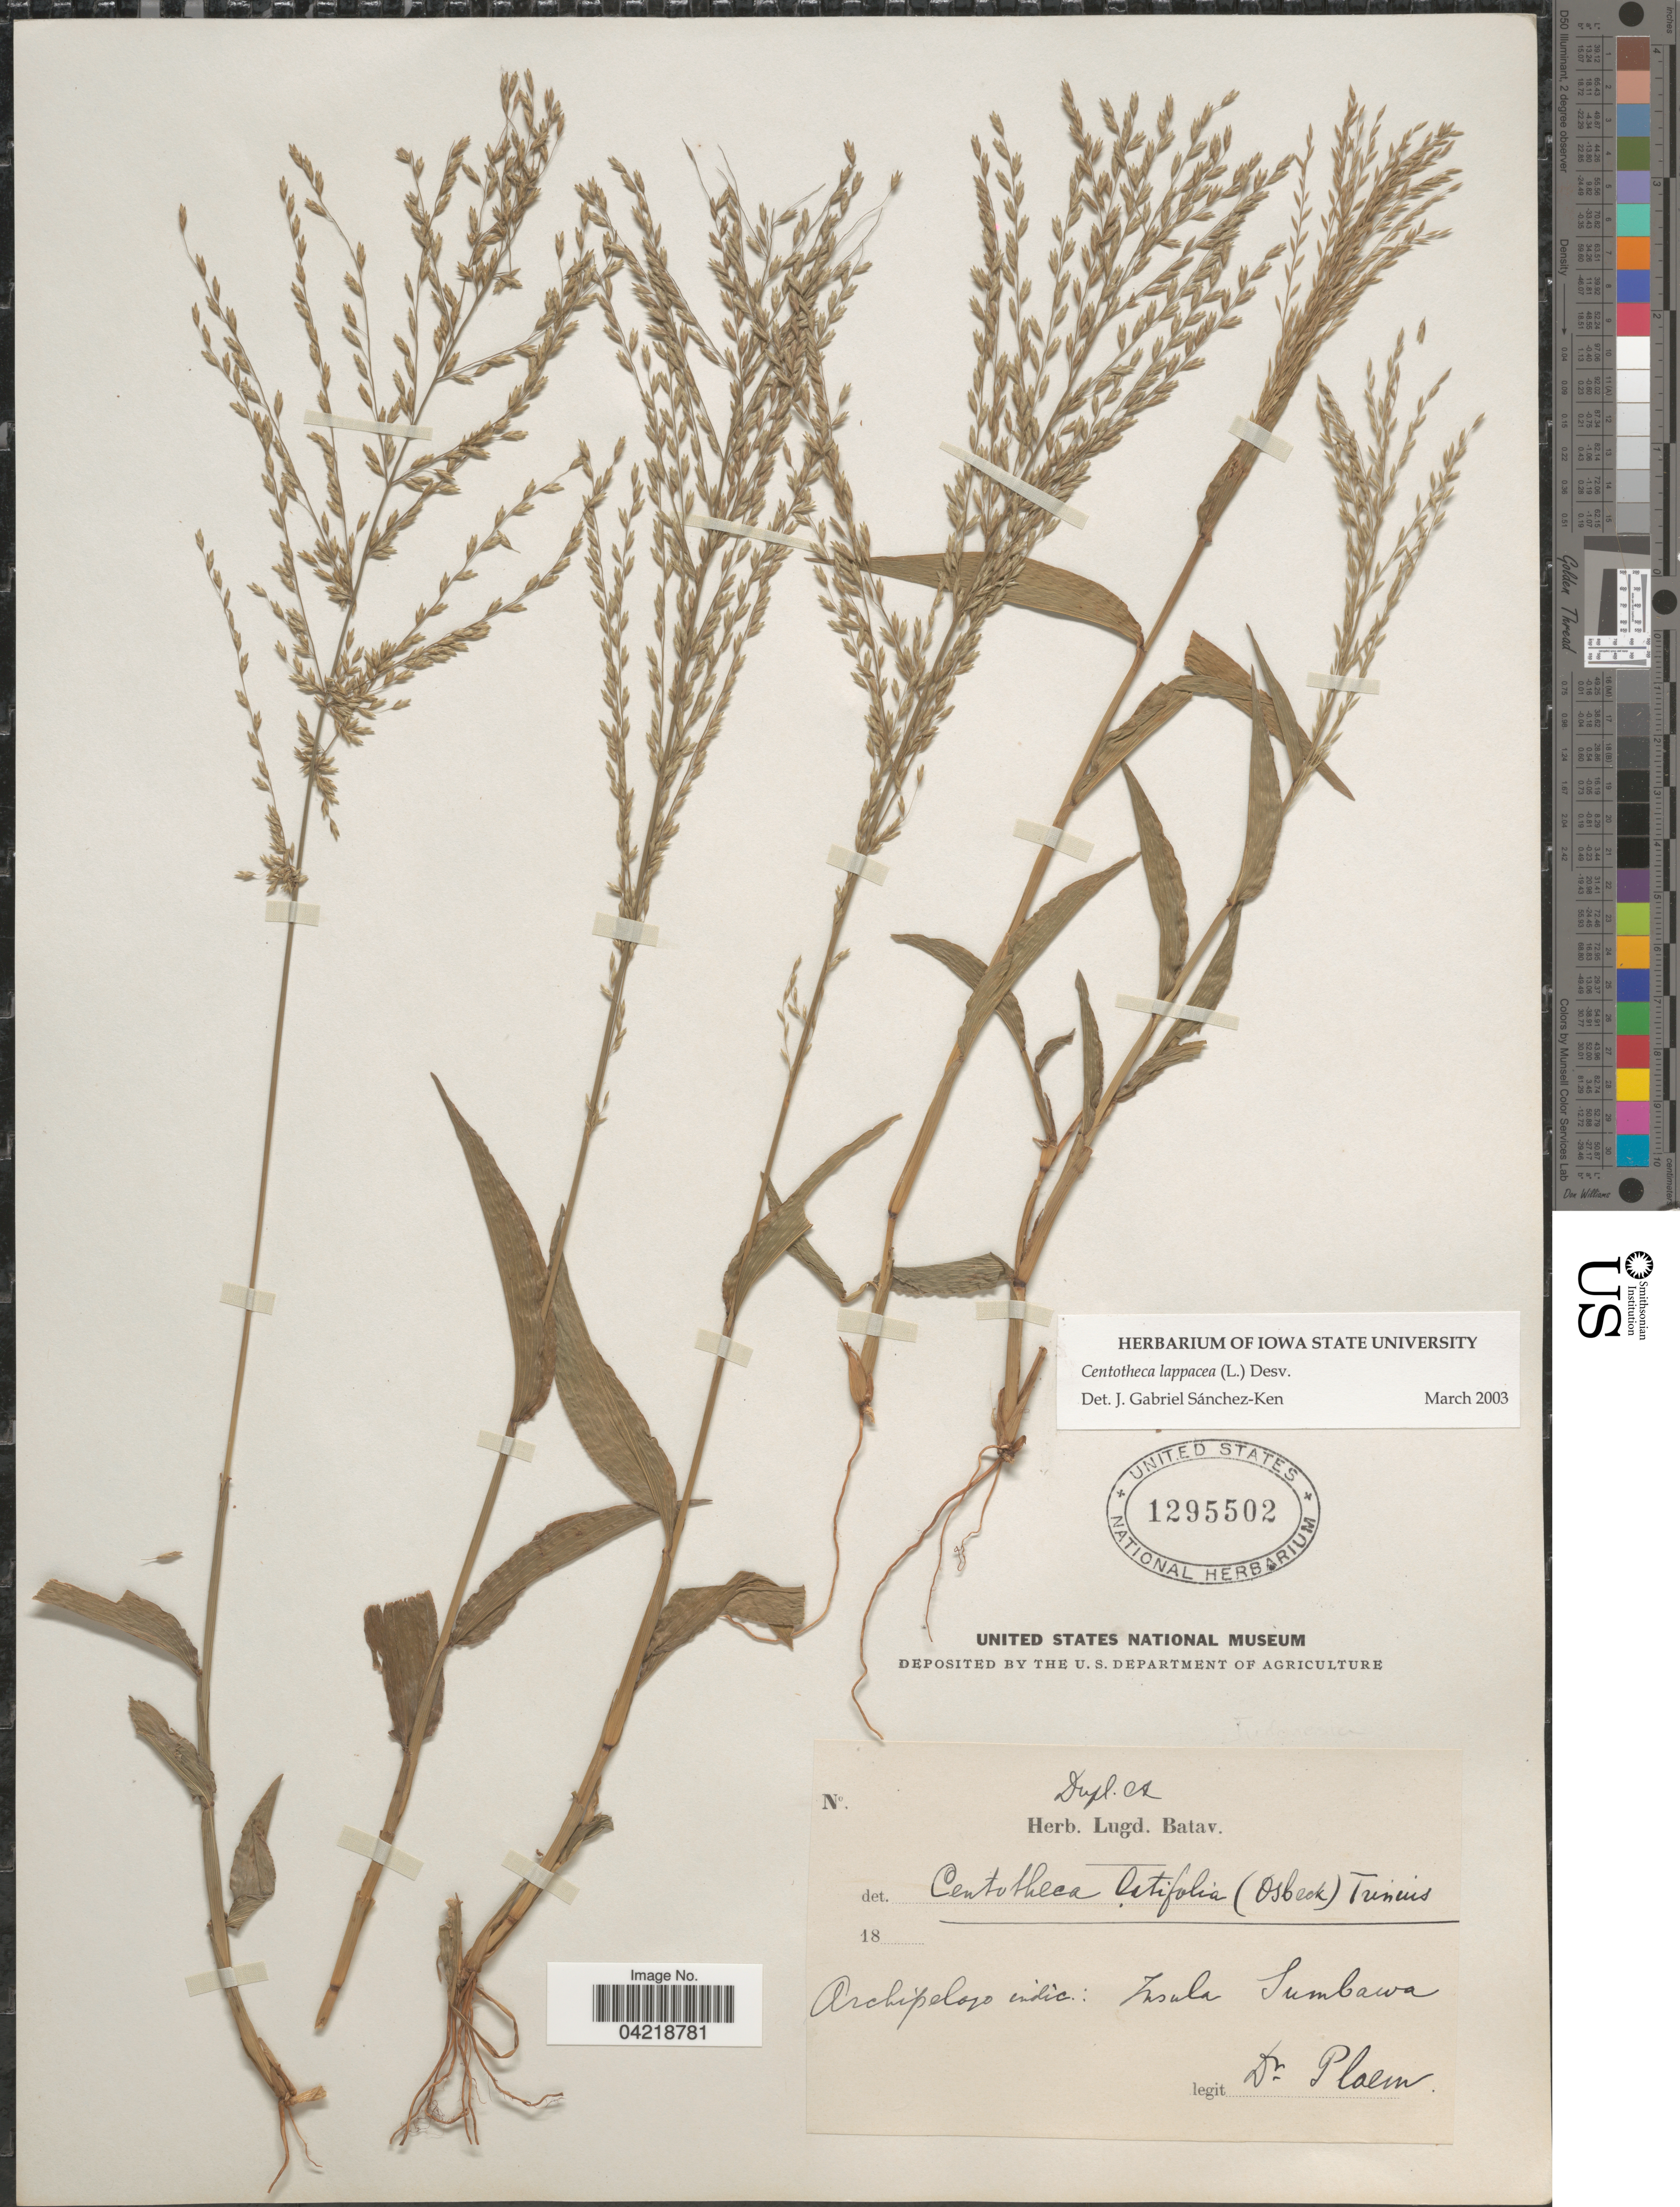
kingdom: Plantae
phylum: Tracheophyta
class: Liliopsida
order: Poales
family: Poaceae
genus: Centotheca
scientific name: Centotheca lappacea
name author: (L.) Desv.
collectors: -. Ploem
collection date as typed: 18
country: Indonesia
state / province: Nusa Tenggara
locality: Archipelago indic.: Insula Sumbawa.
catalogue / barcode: US 1295502